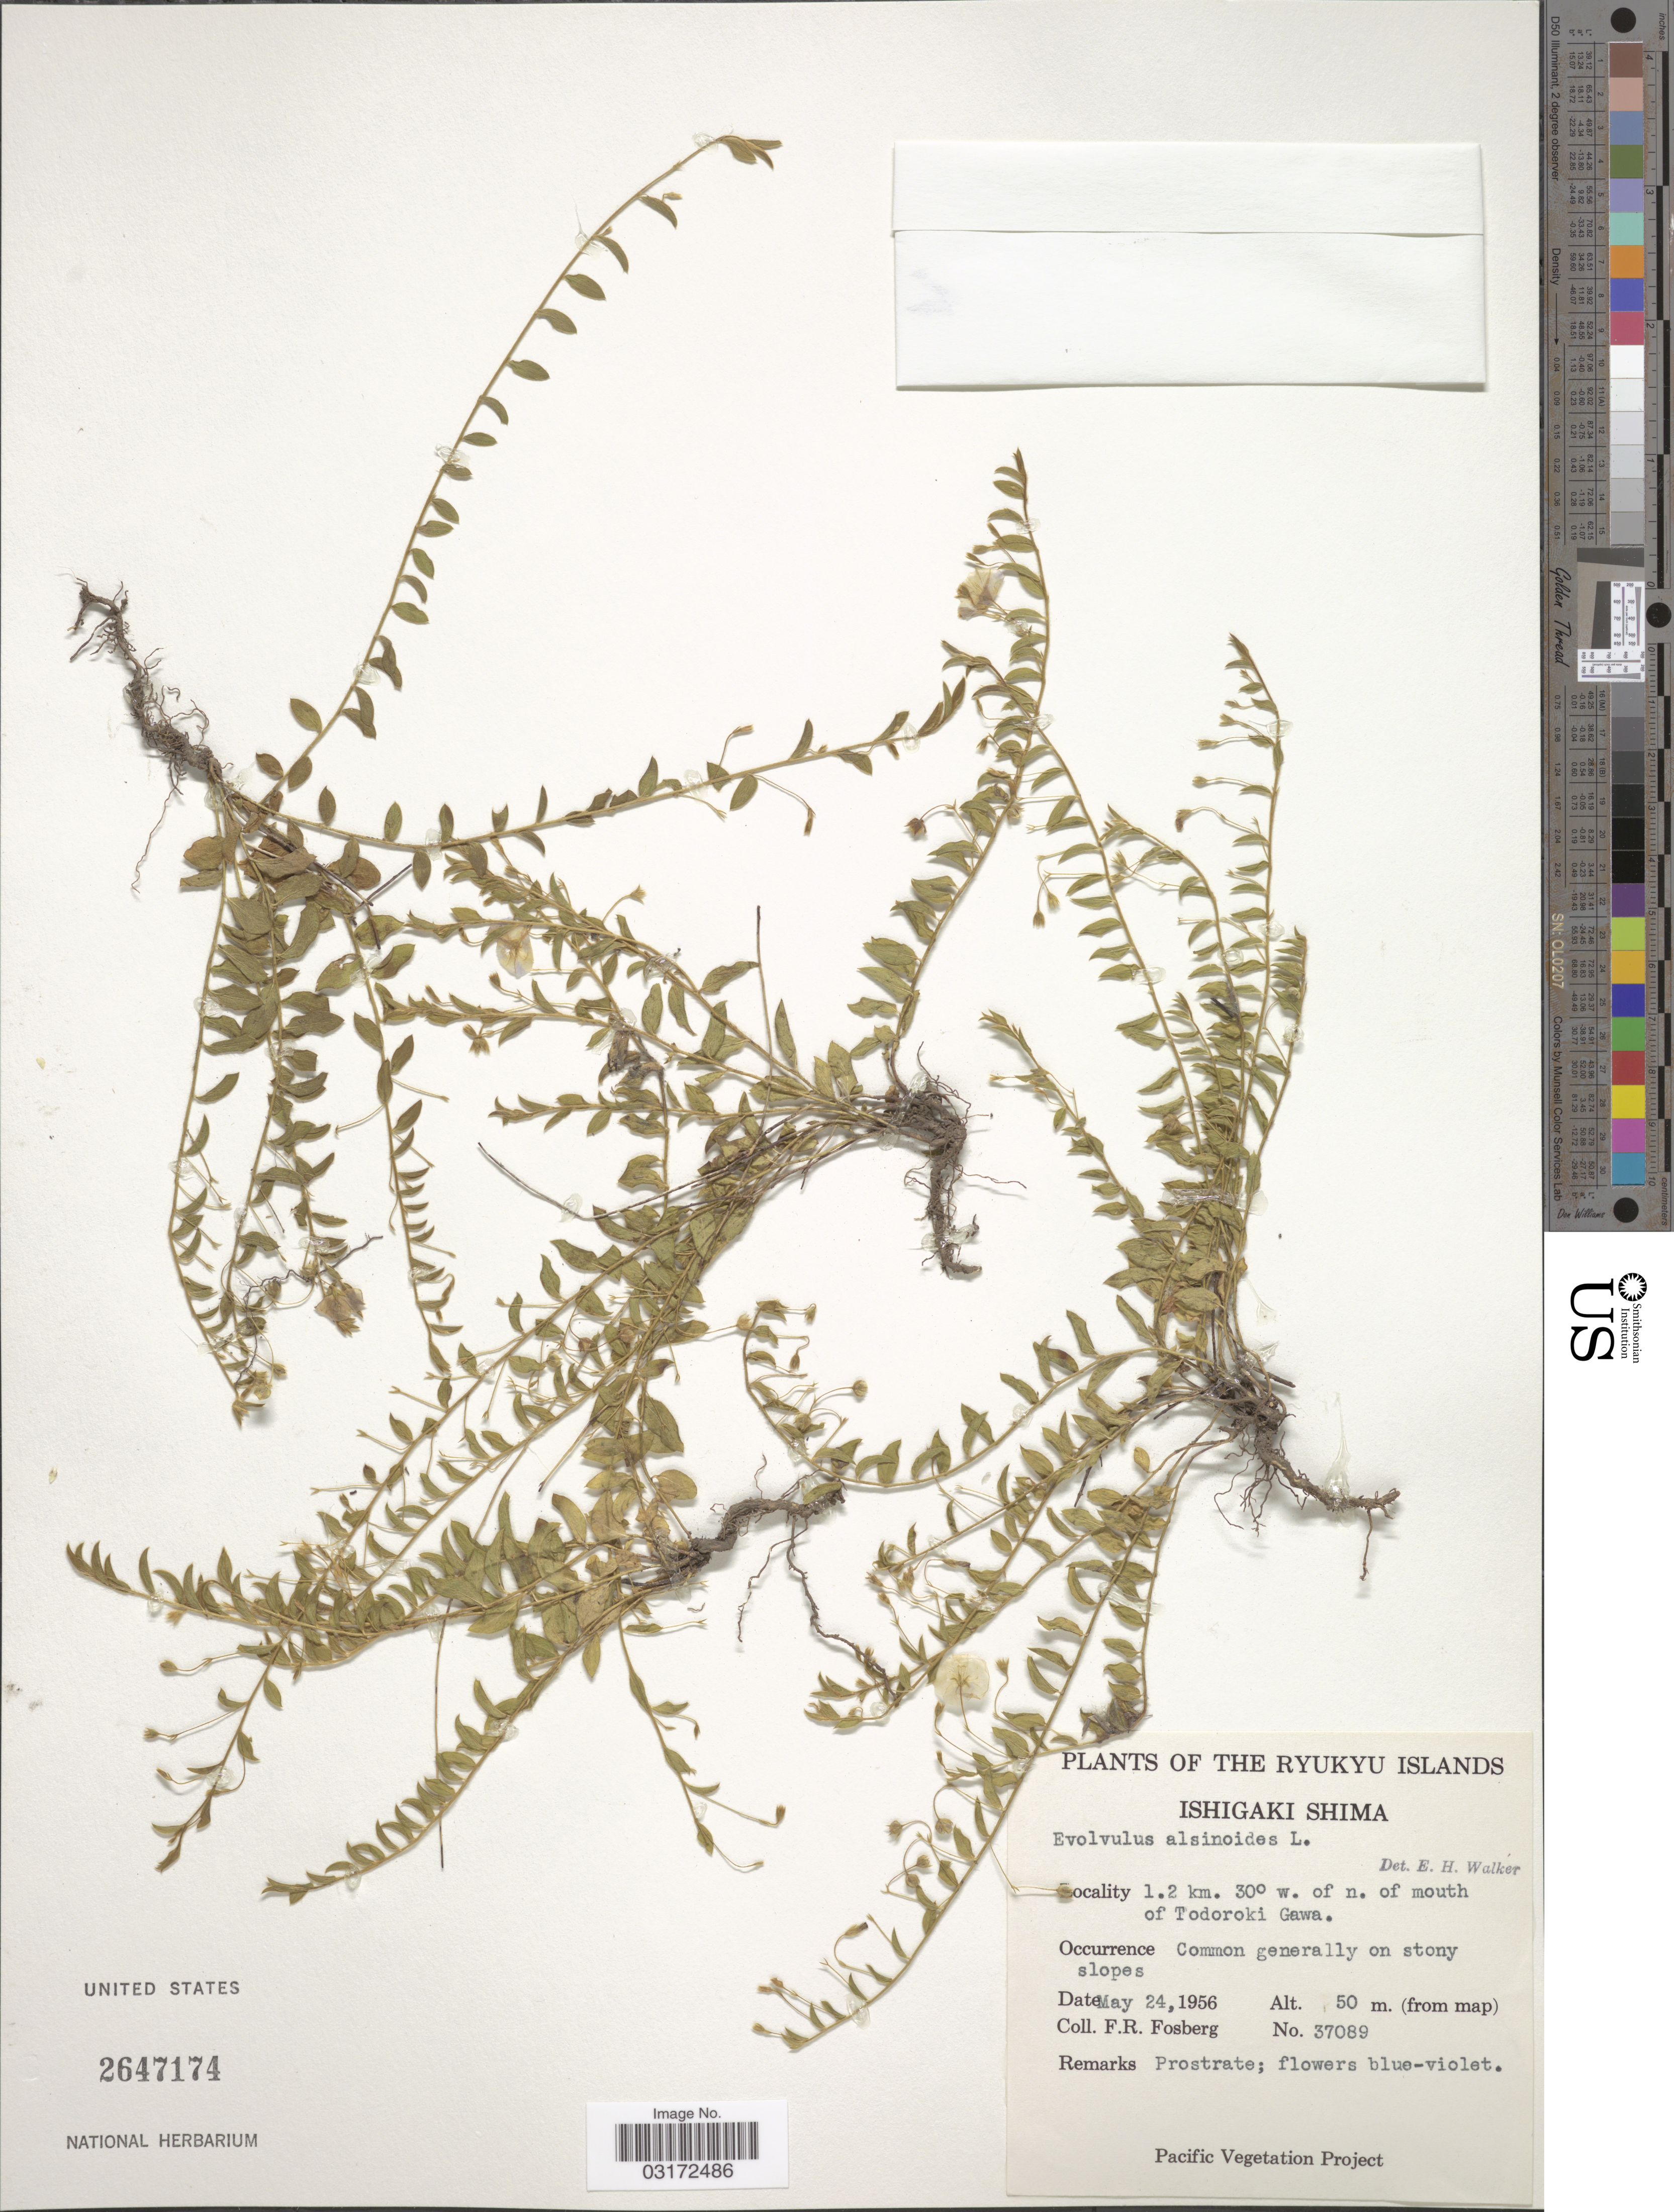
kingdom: Plantae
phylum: Tracheophyta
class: Magnoliopsida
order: Solanales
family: Convolvulaceae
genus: Evolvulus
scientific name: Evolvulus alsinoides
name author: (L.) L.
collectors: F. R. Fosberg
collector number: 37089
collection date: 1956-05-24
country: Japan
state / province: Okinawa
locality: The Ryukyu Islands. Ishigaki Shima. 1.2 km. 30° w. of n. of mouth of Todoroki Gawa.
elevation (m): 50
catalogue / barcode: US 2647174